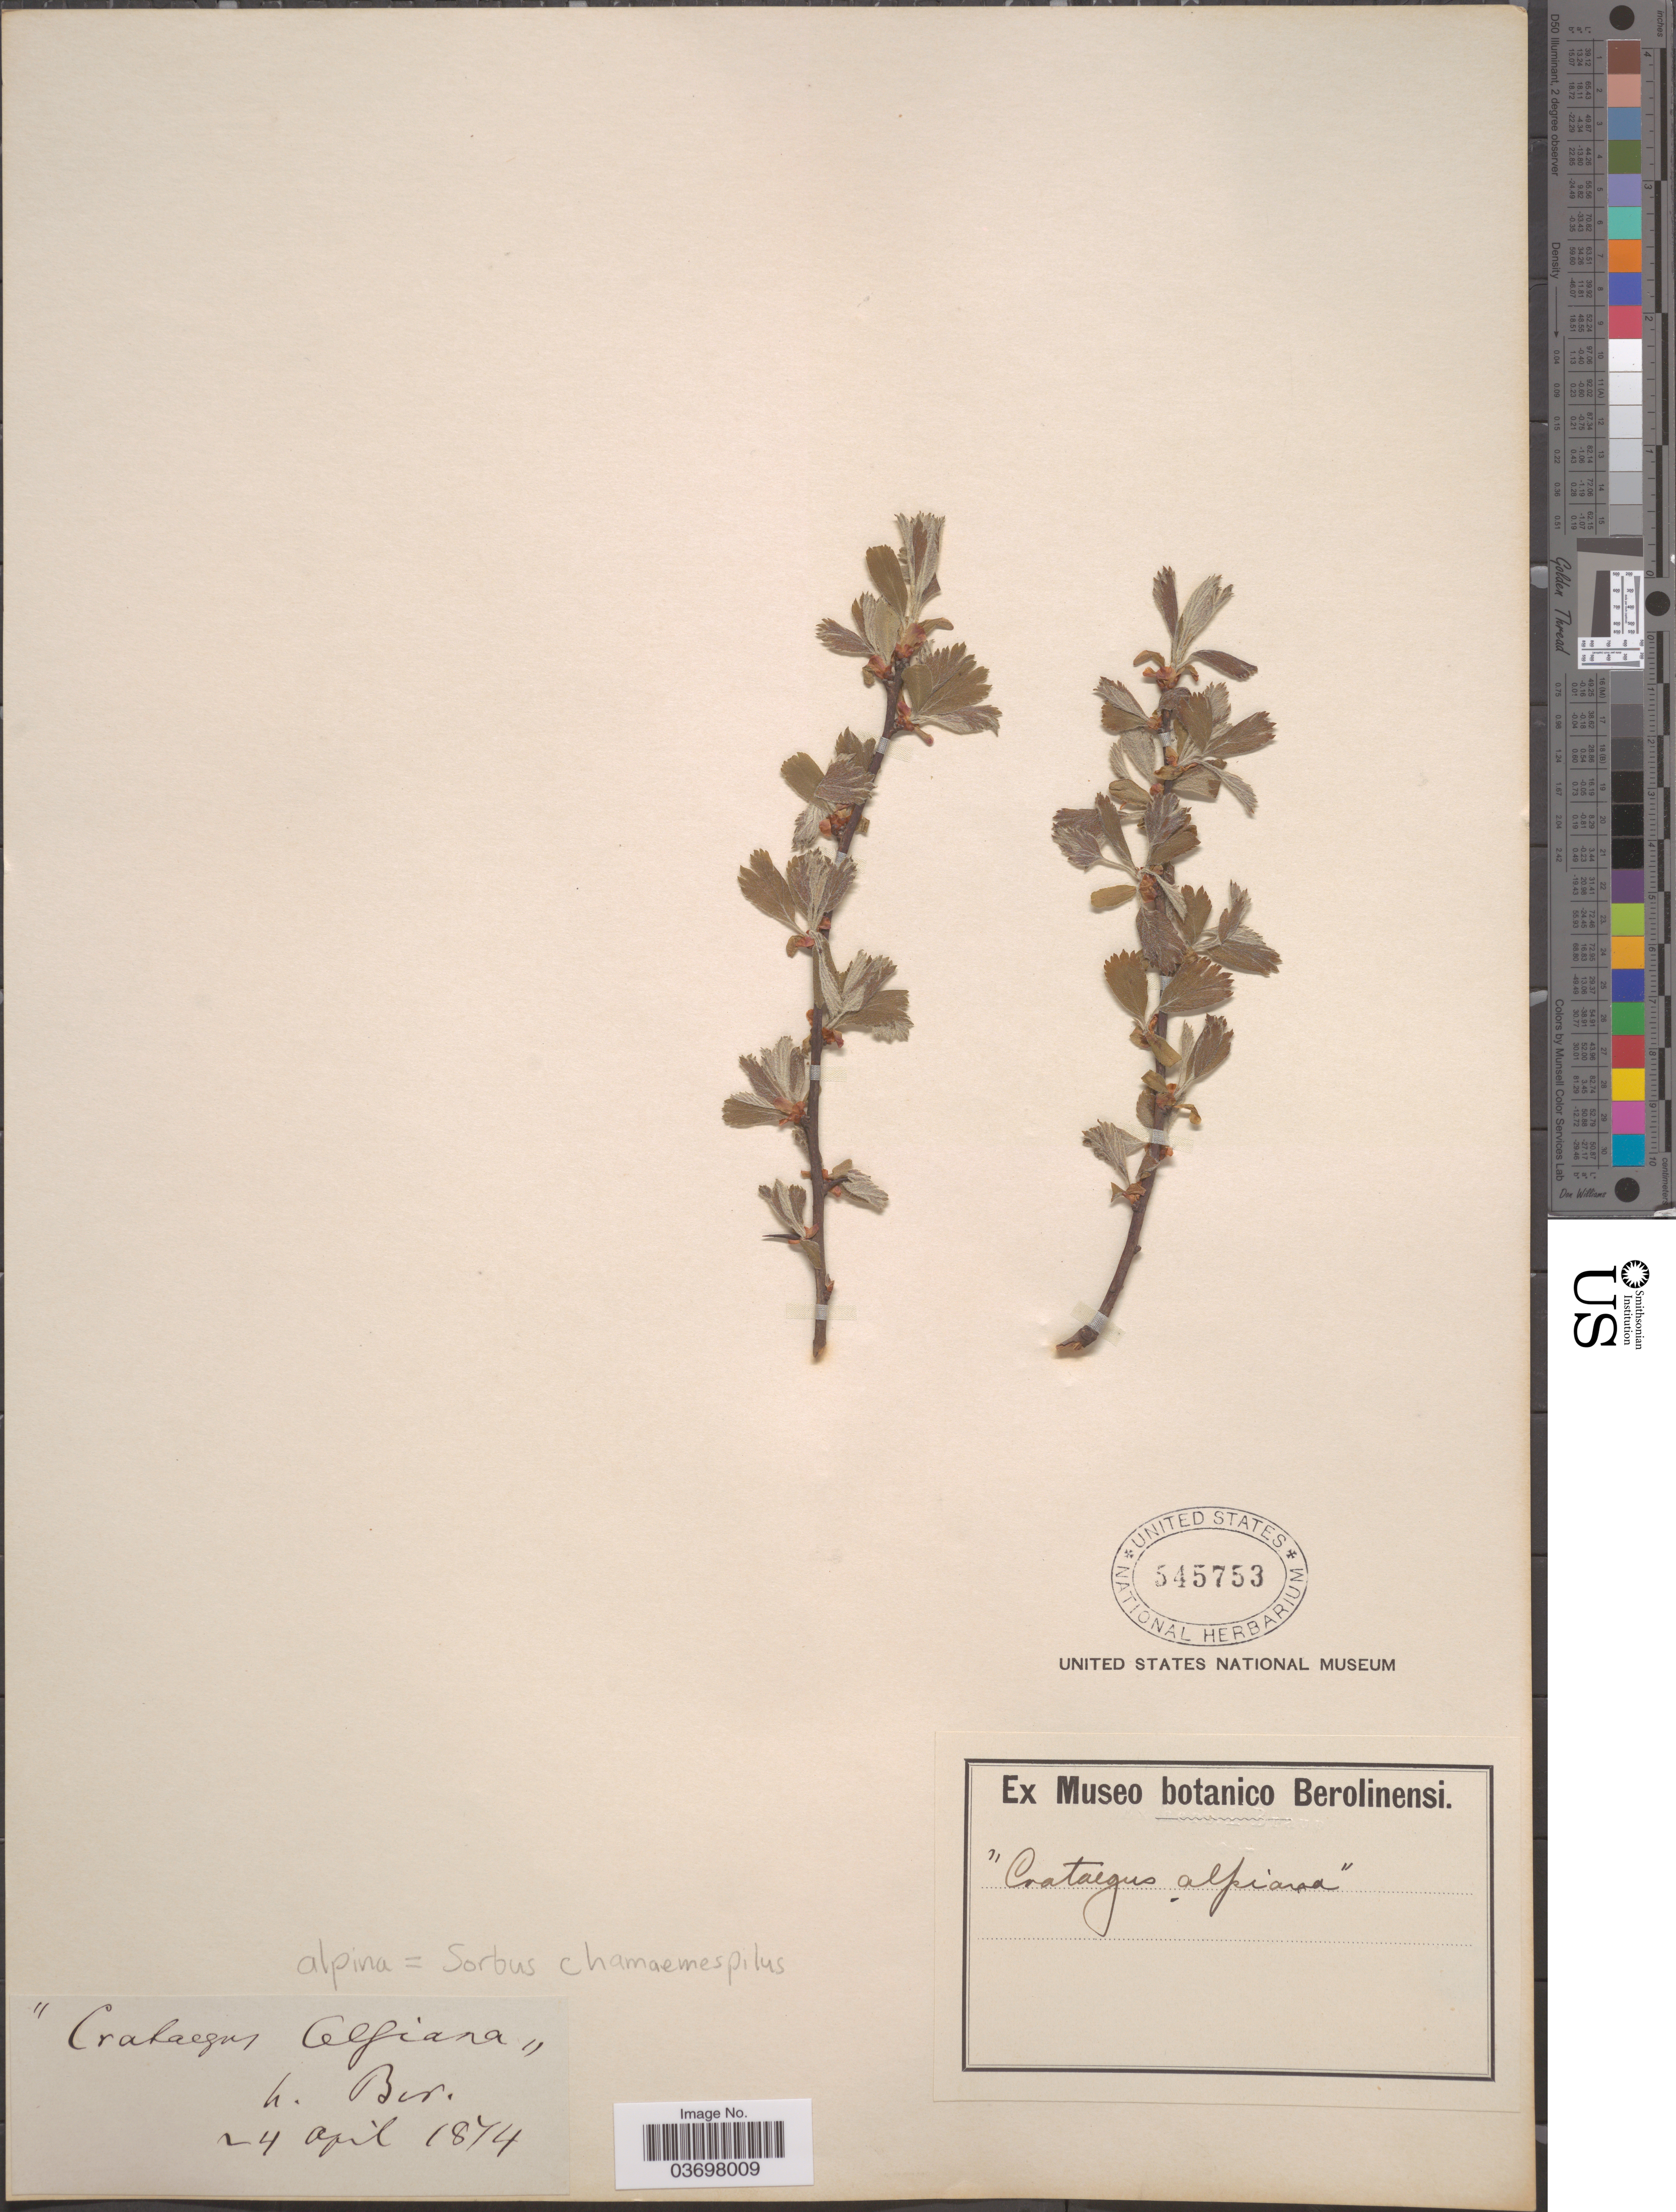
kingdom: Plantae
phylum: Tracheophyta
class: Magnoliopsida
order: Rosales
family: Rosaceae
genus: Crataegus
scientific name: Crataegus sp.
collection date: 1874-04-24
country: Germany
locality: H. Ber.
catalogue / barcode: US 545753